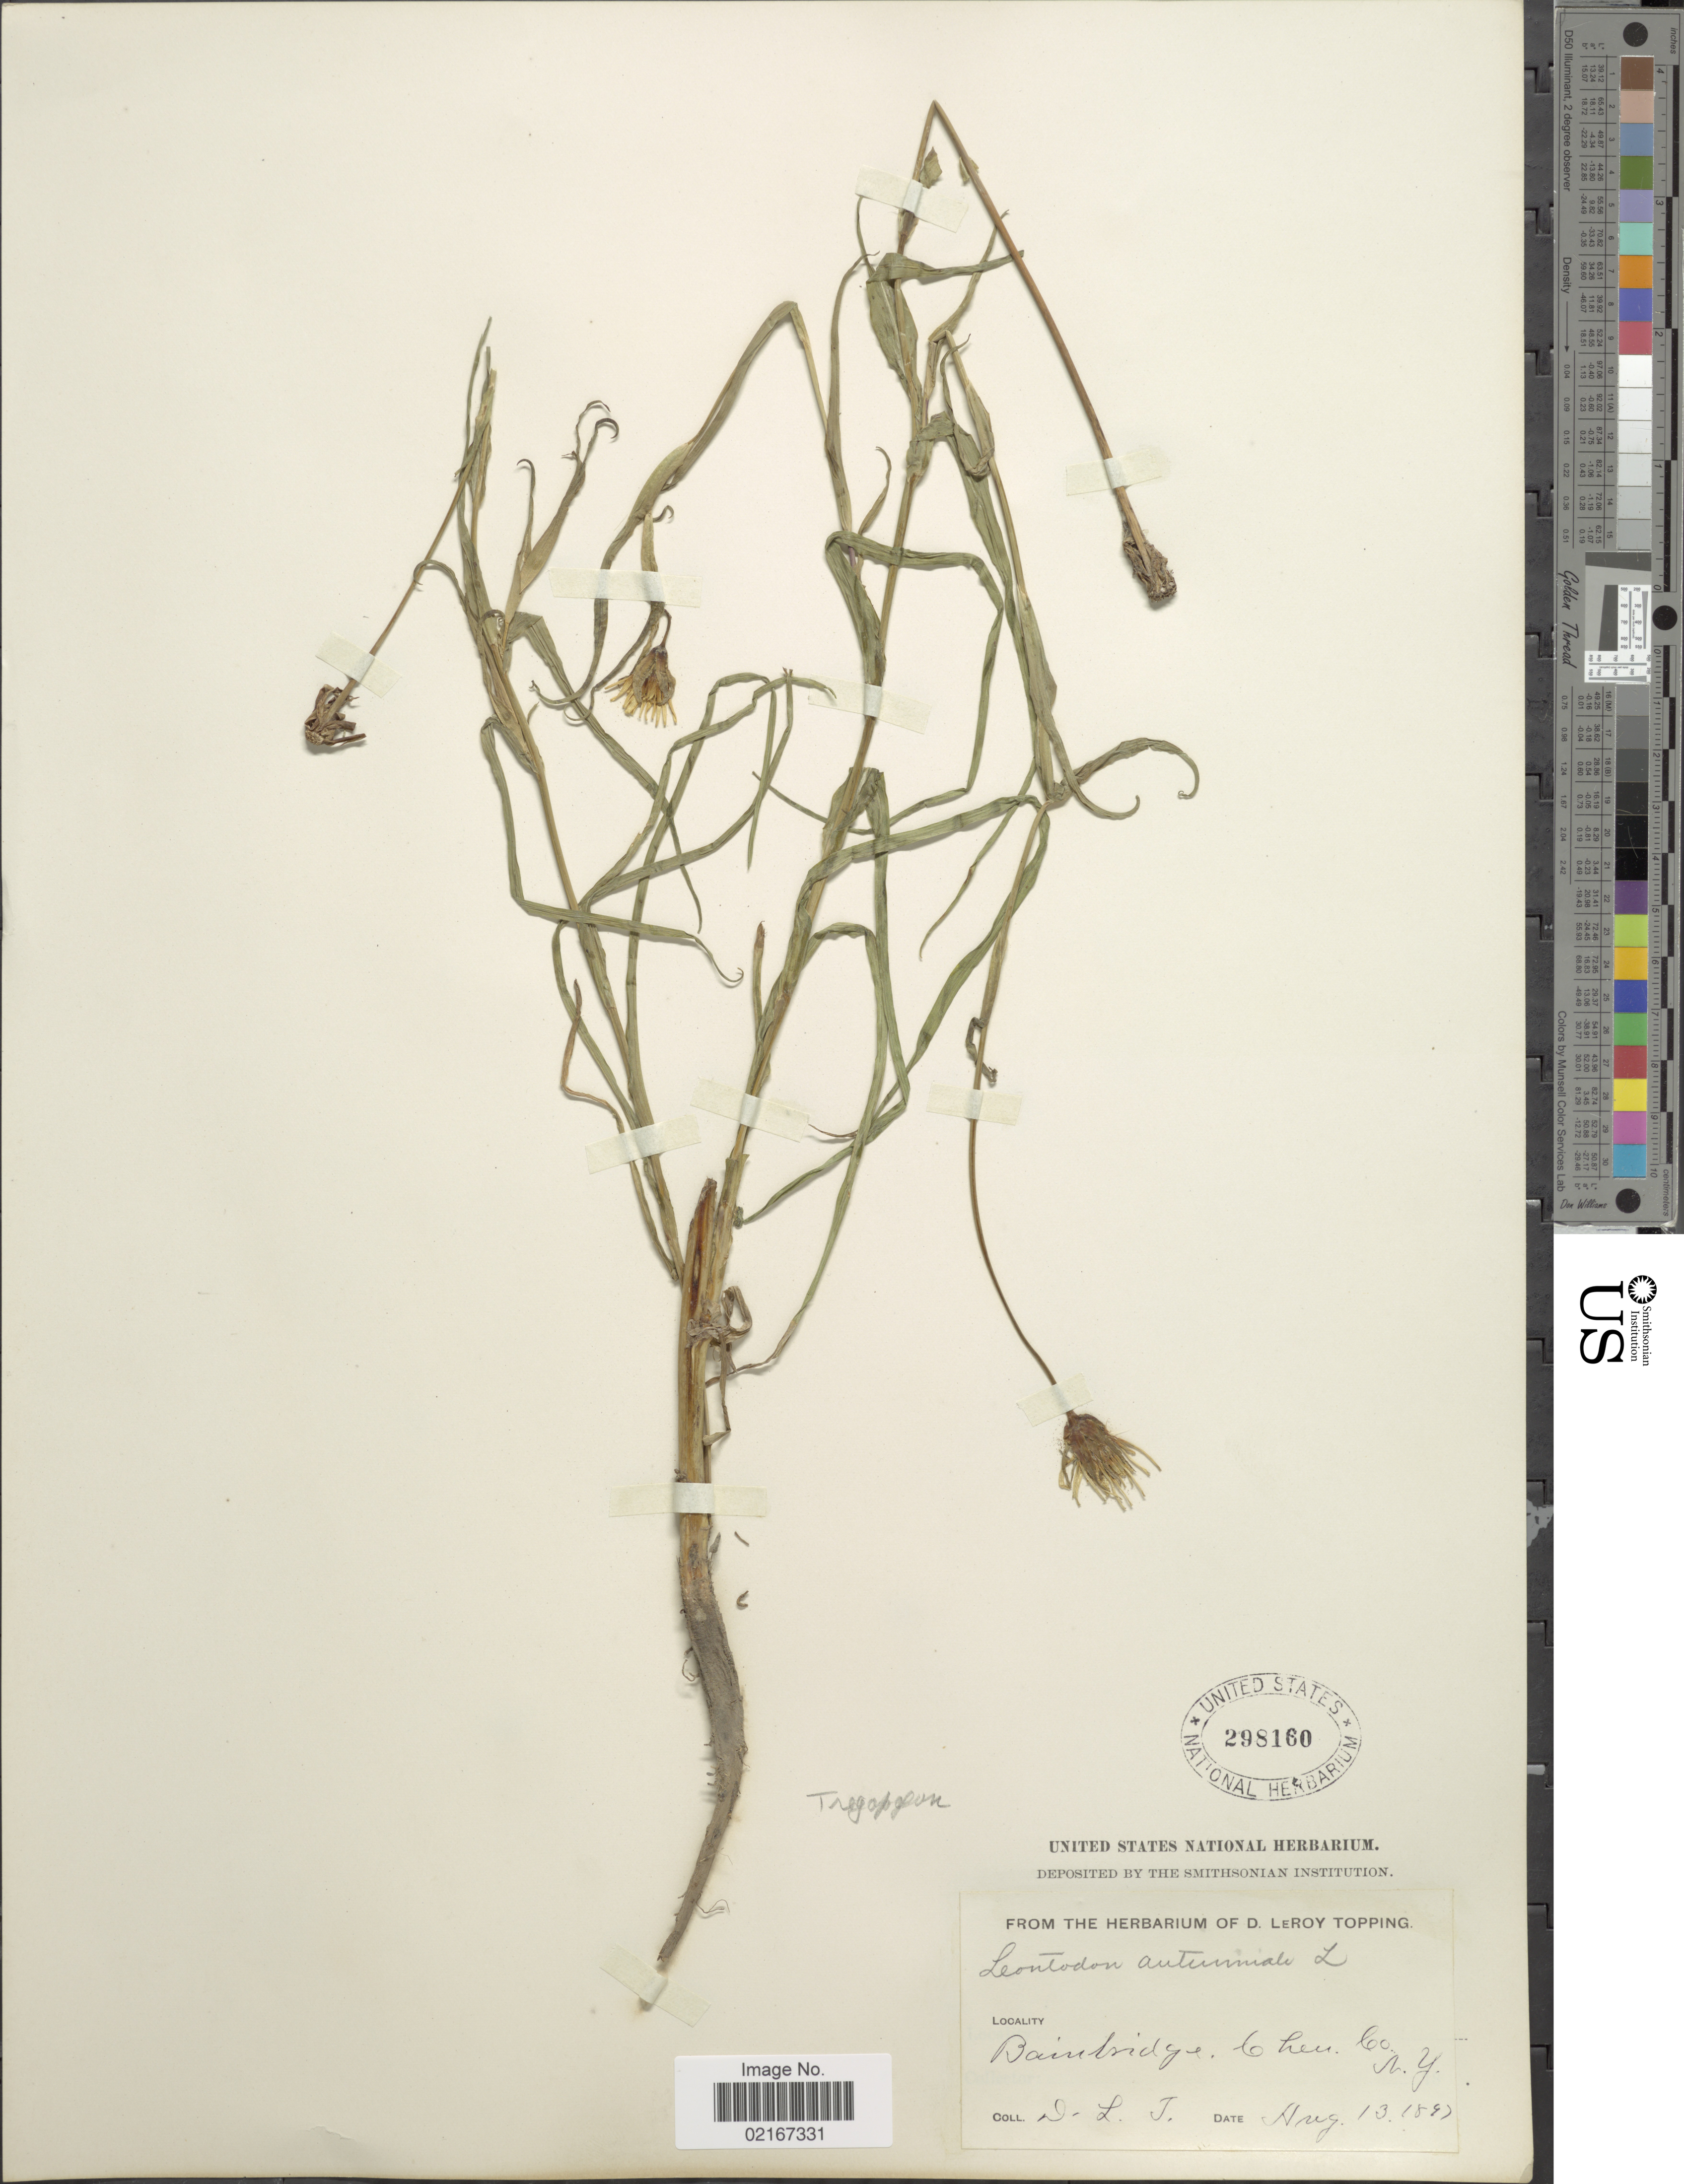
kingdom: Plantae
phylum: Tracheophyta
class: Magnoliopsida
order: Asterales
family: Asteraceae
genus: Scorzoneroides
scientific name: Scorzoneroides autumnalis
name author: (L.) Moench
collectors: D. L. Topping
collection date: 1897-08-13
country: United States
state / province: New York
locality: Bainbridge, Chenango Co.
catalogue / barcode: US 298160